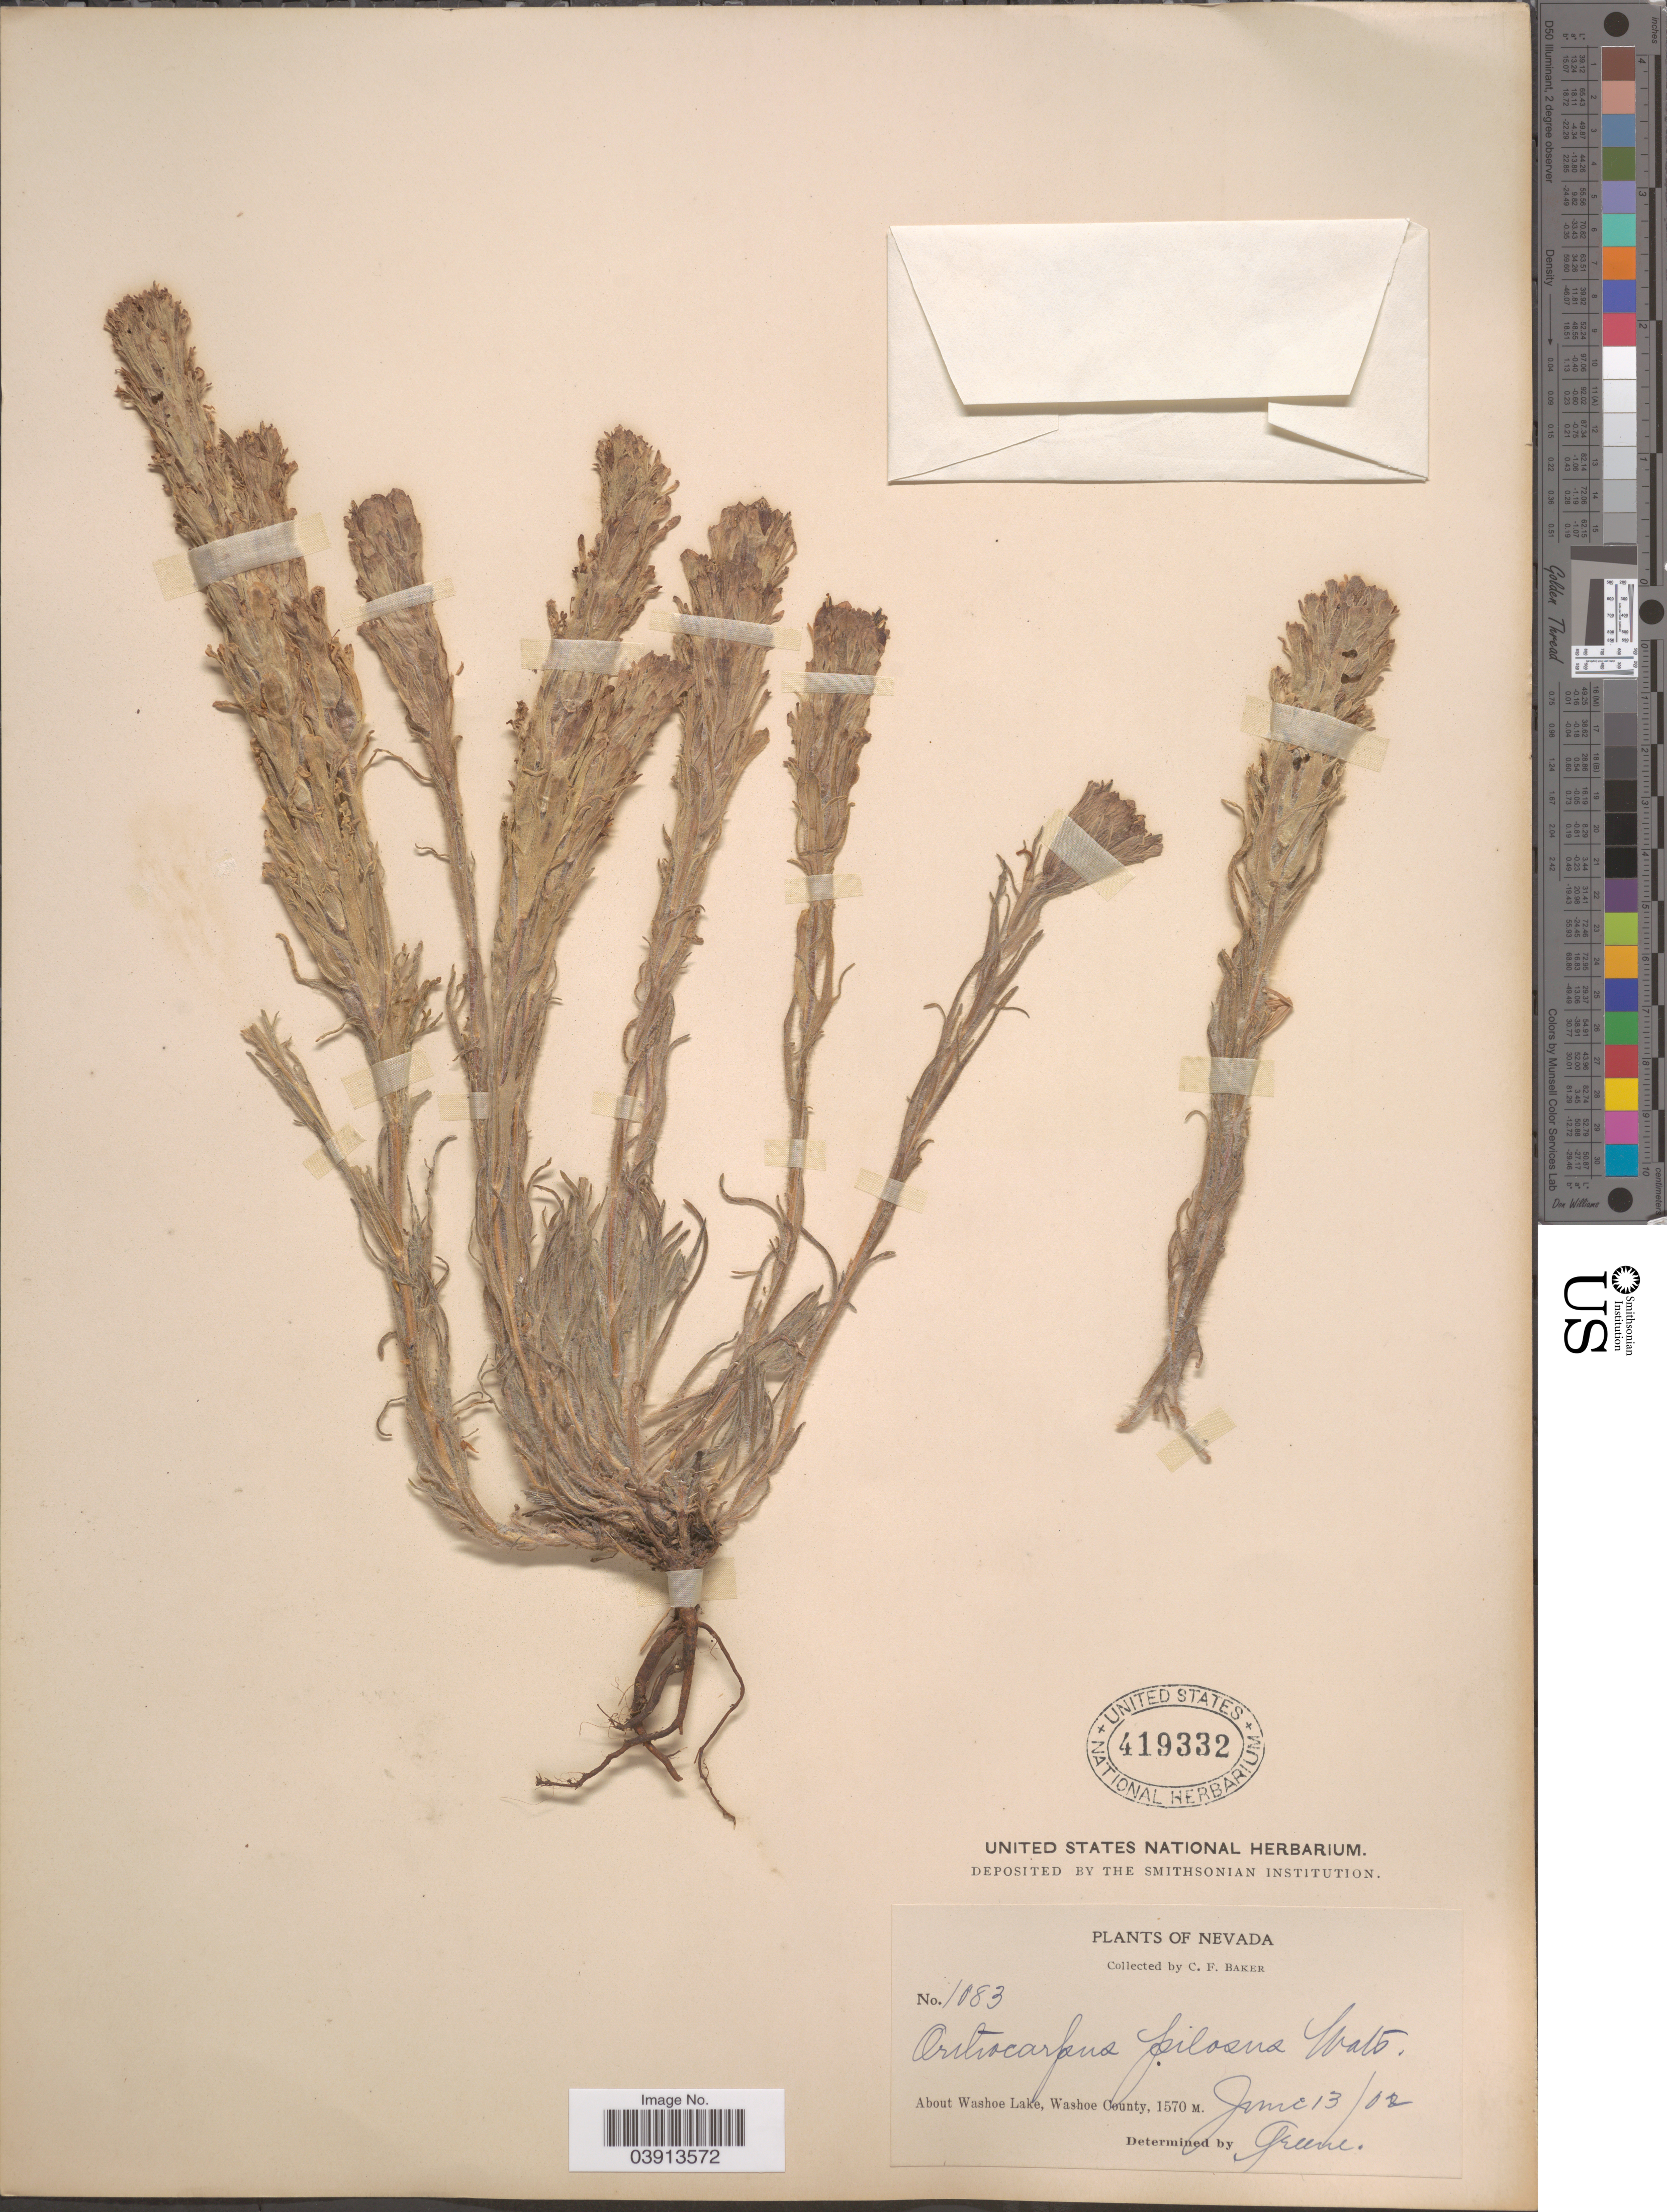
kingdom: Plantae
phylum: Tracheophyta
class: Magnoliopsida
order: Lamiales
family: Orobanchaceae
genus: Castilleja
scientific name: Castilleja pilosa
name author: (S. Watson) Rydb.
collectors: C. F. Baker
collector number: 1083*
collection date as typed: Transcribed d/m/y: 13/6/2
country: United States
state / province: Nevada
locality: About Washoe Lake, Washoe County.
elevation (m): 1570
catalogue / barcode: US 419332